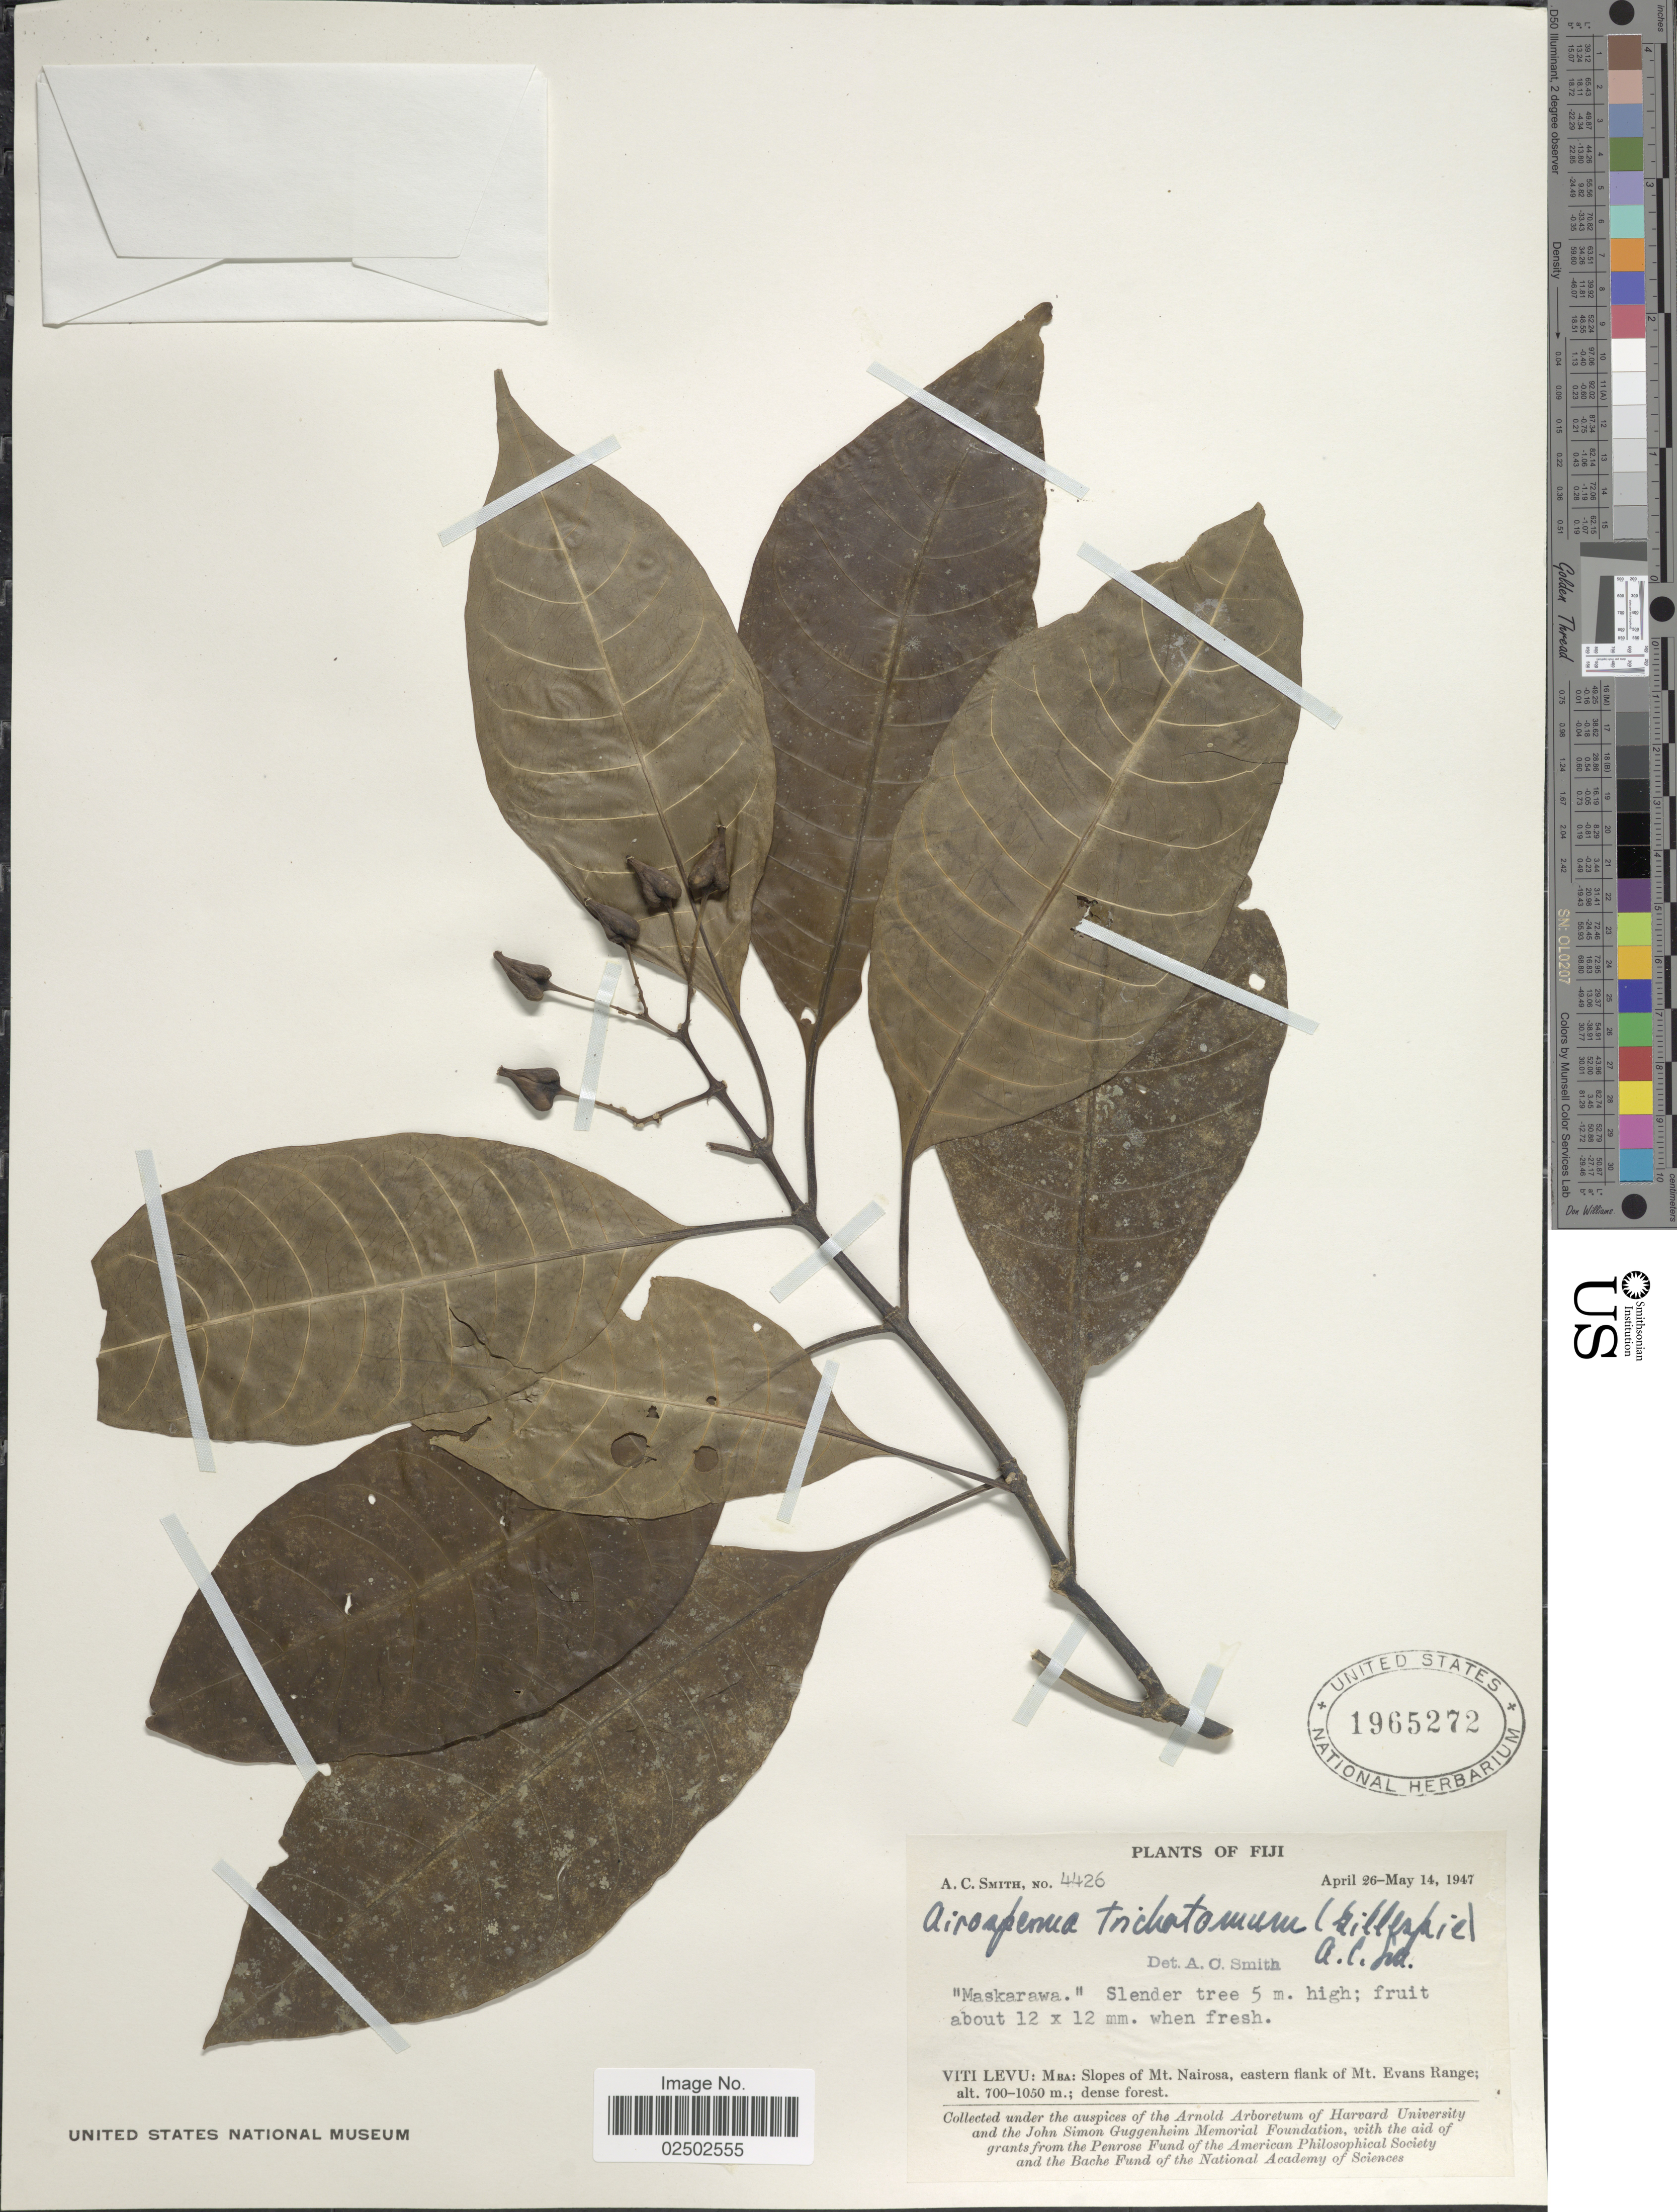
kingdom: Plantae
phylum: Tracheophyta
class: Magnoliopsida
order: Gentianales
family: Rubiaceae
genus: Airosperma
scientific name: Airosperma trichotomum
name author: (Gillespie) A.C. Sm.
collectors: A. C. Smith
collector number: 4426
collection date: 1947-04-26/1947-05-14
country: Fiji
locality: Viti Levu: Mba: slopes of Mt. Nairosa, eastern flank of Mt. Evans Range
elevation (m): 700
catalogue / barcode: US 1965272